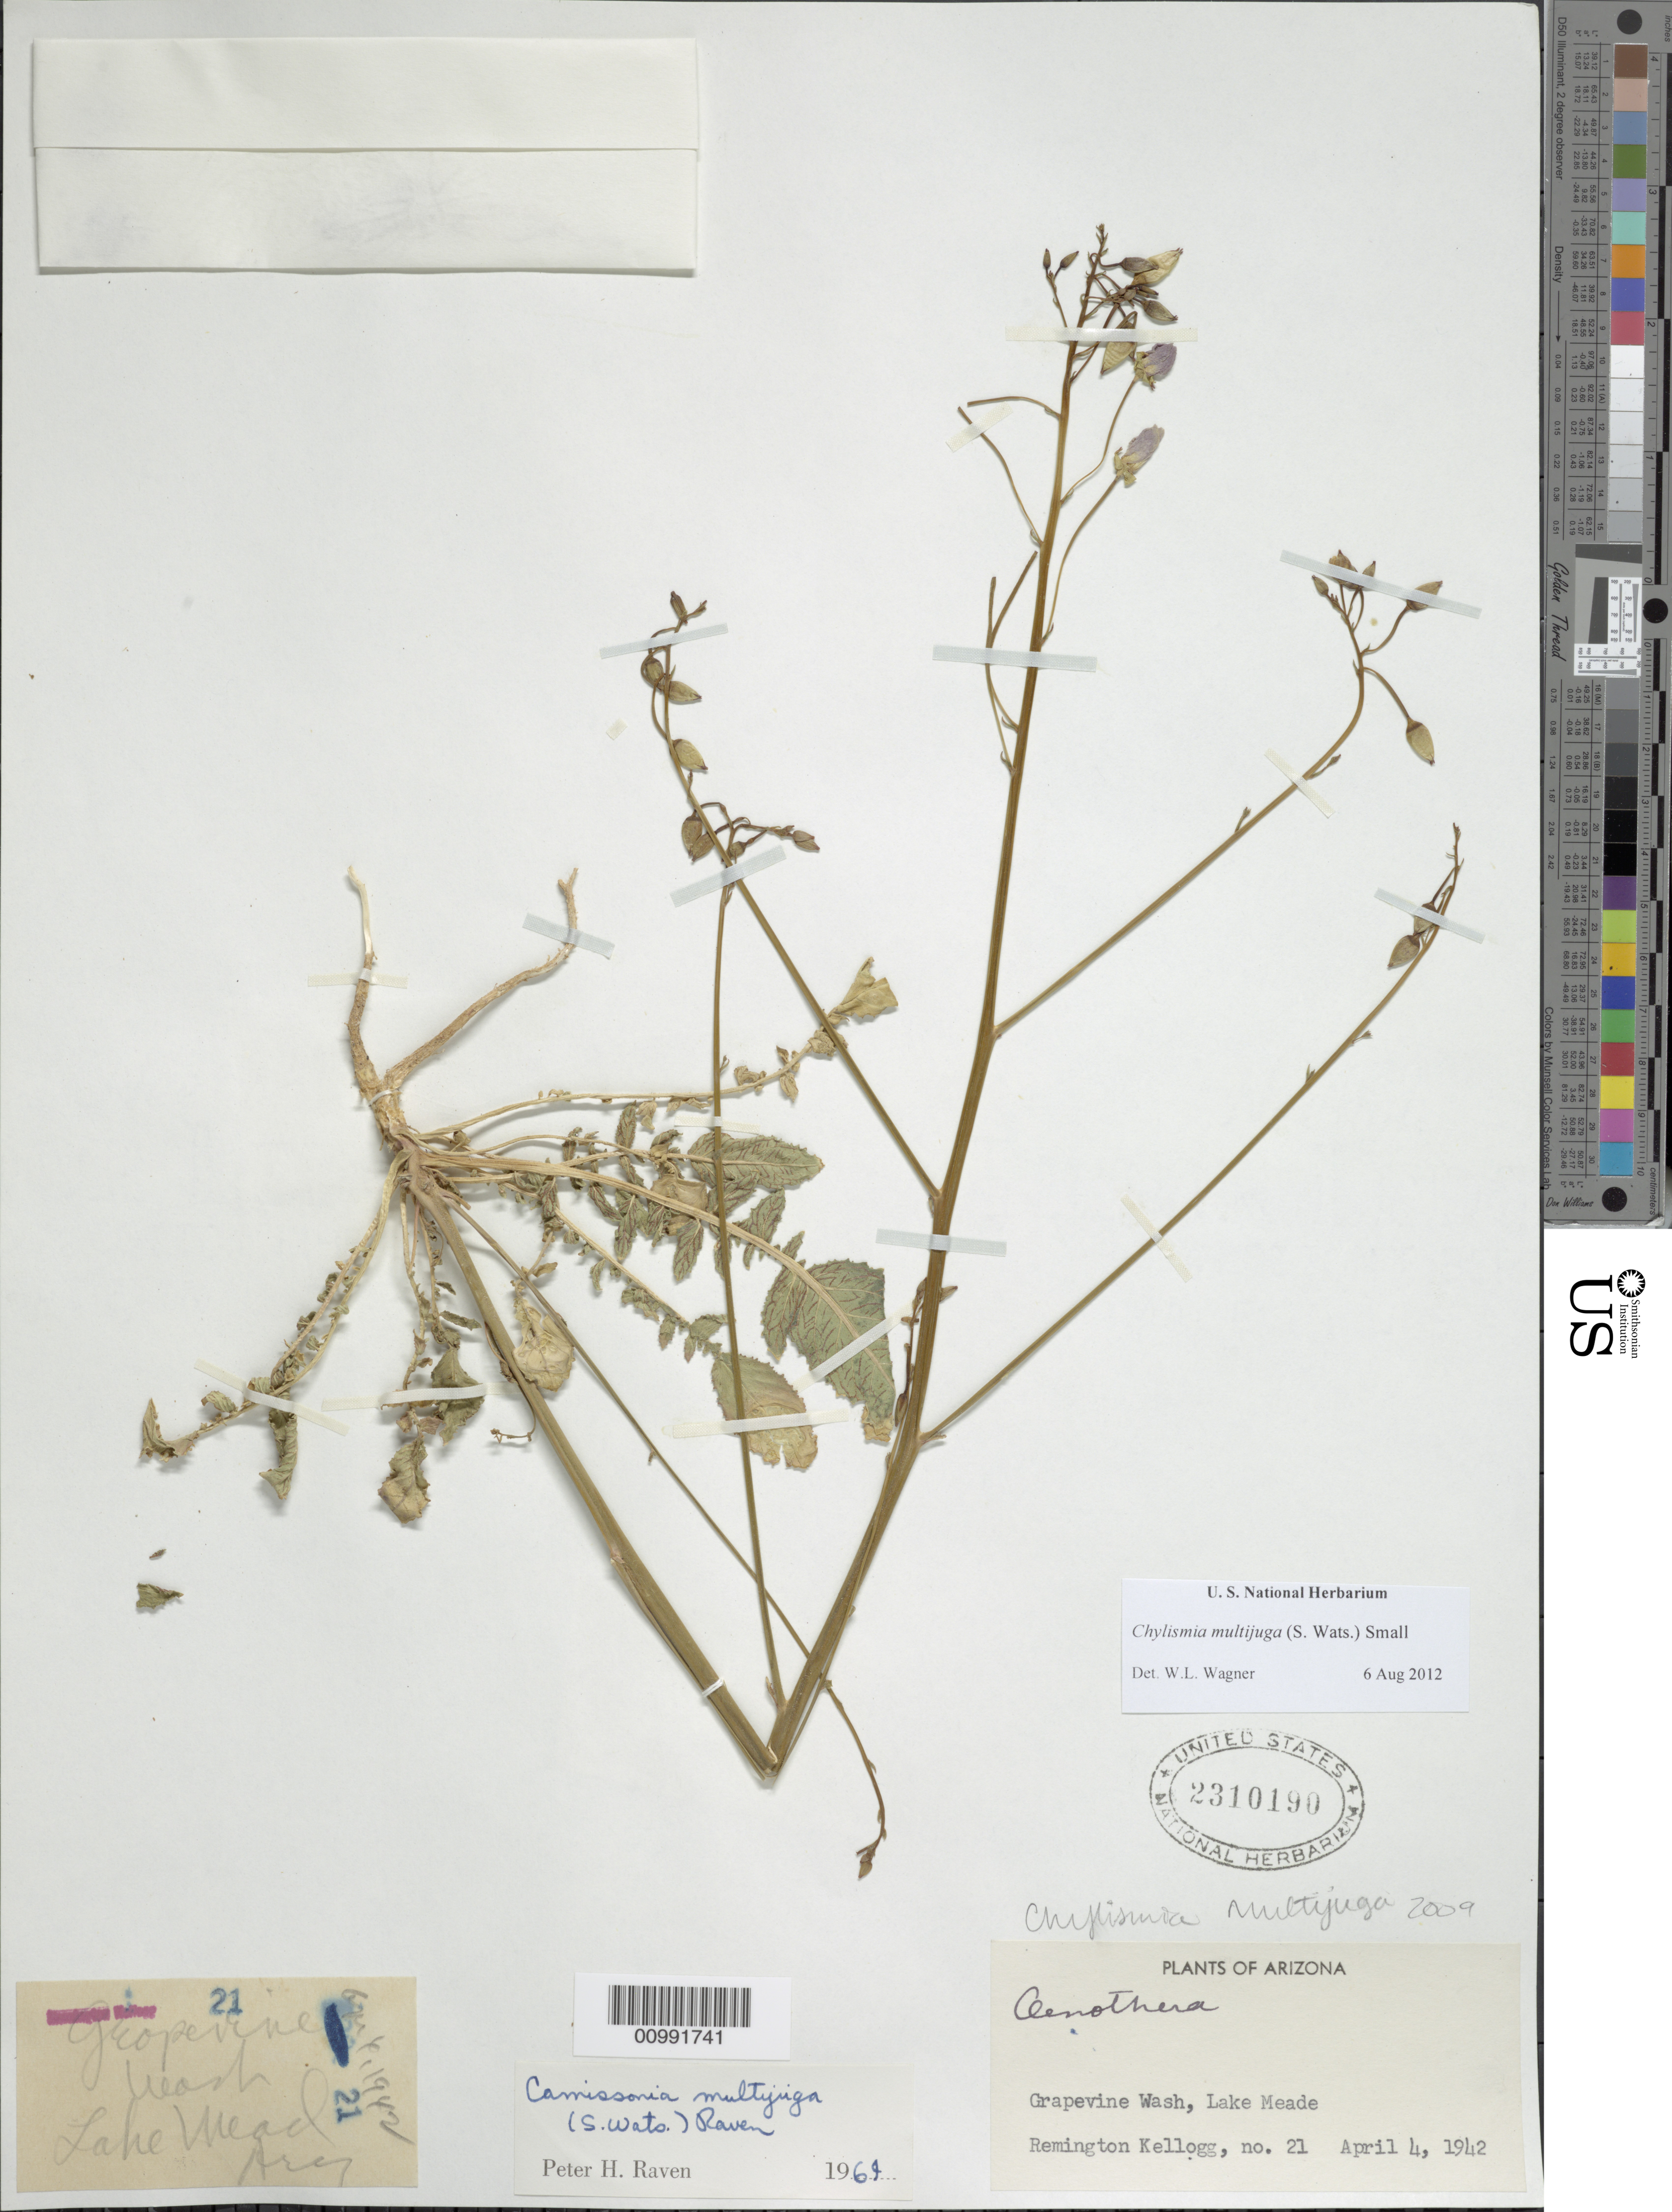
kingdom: Plantae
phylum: Tracheophyta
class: Magnoliopsida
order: Myrtales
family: Onagraceae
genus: Chylismia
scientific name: Chylismia multijuga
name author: (S. Watson) Small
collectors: R. Kellogg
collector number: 21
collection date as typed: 04 Apr 1942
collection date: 1942-04-04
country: United States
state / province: Arizona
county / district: Mohave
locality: Grapevine Wash, Lake Mead.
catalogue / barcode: US 2310190